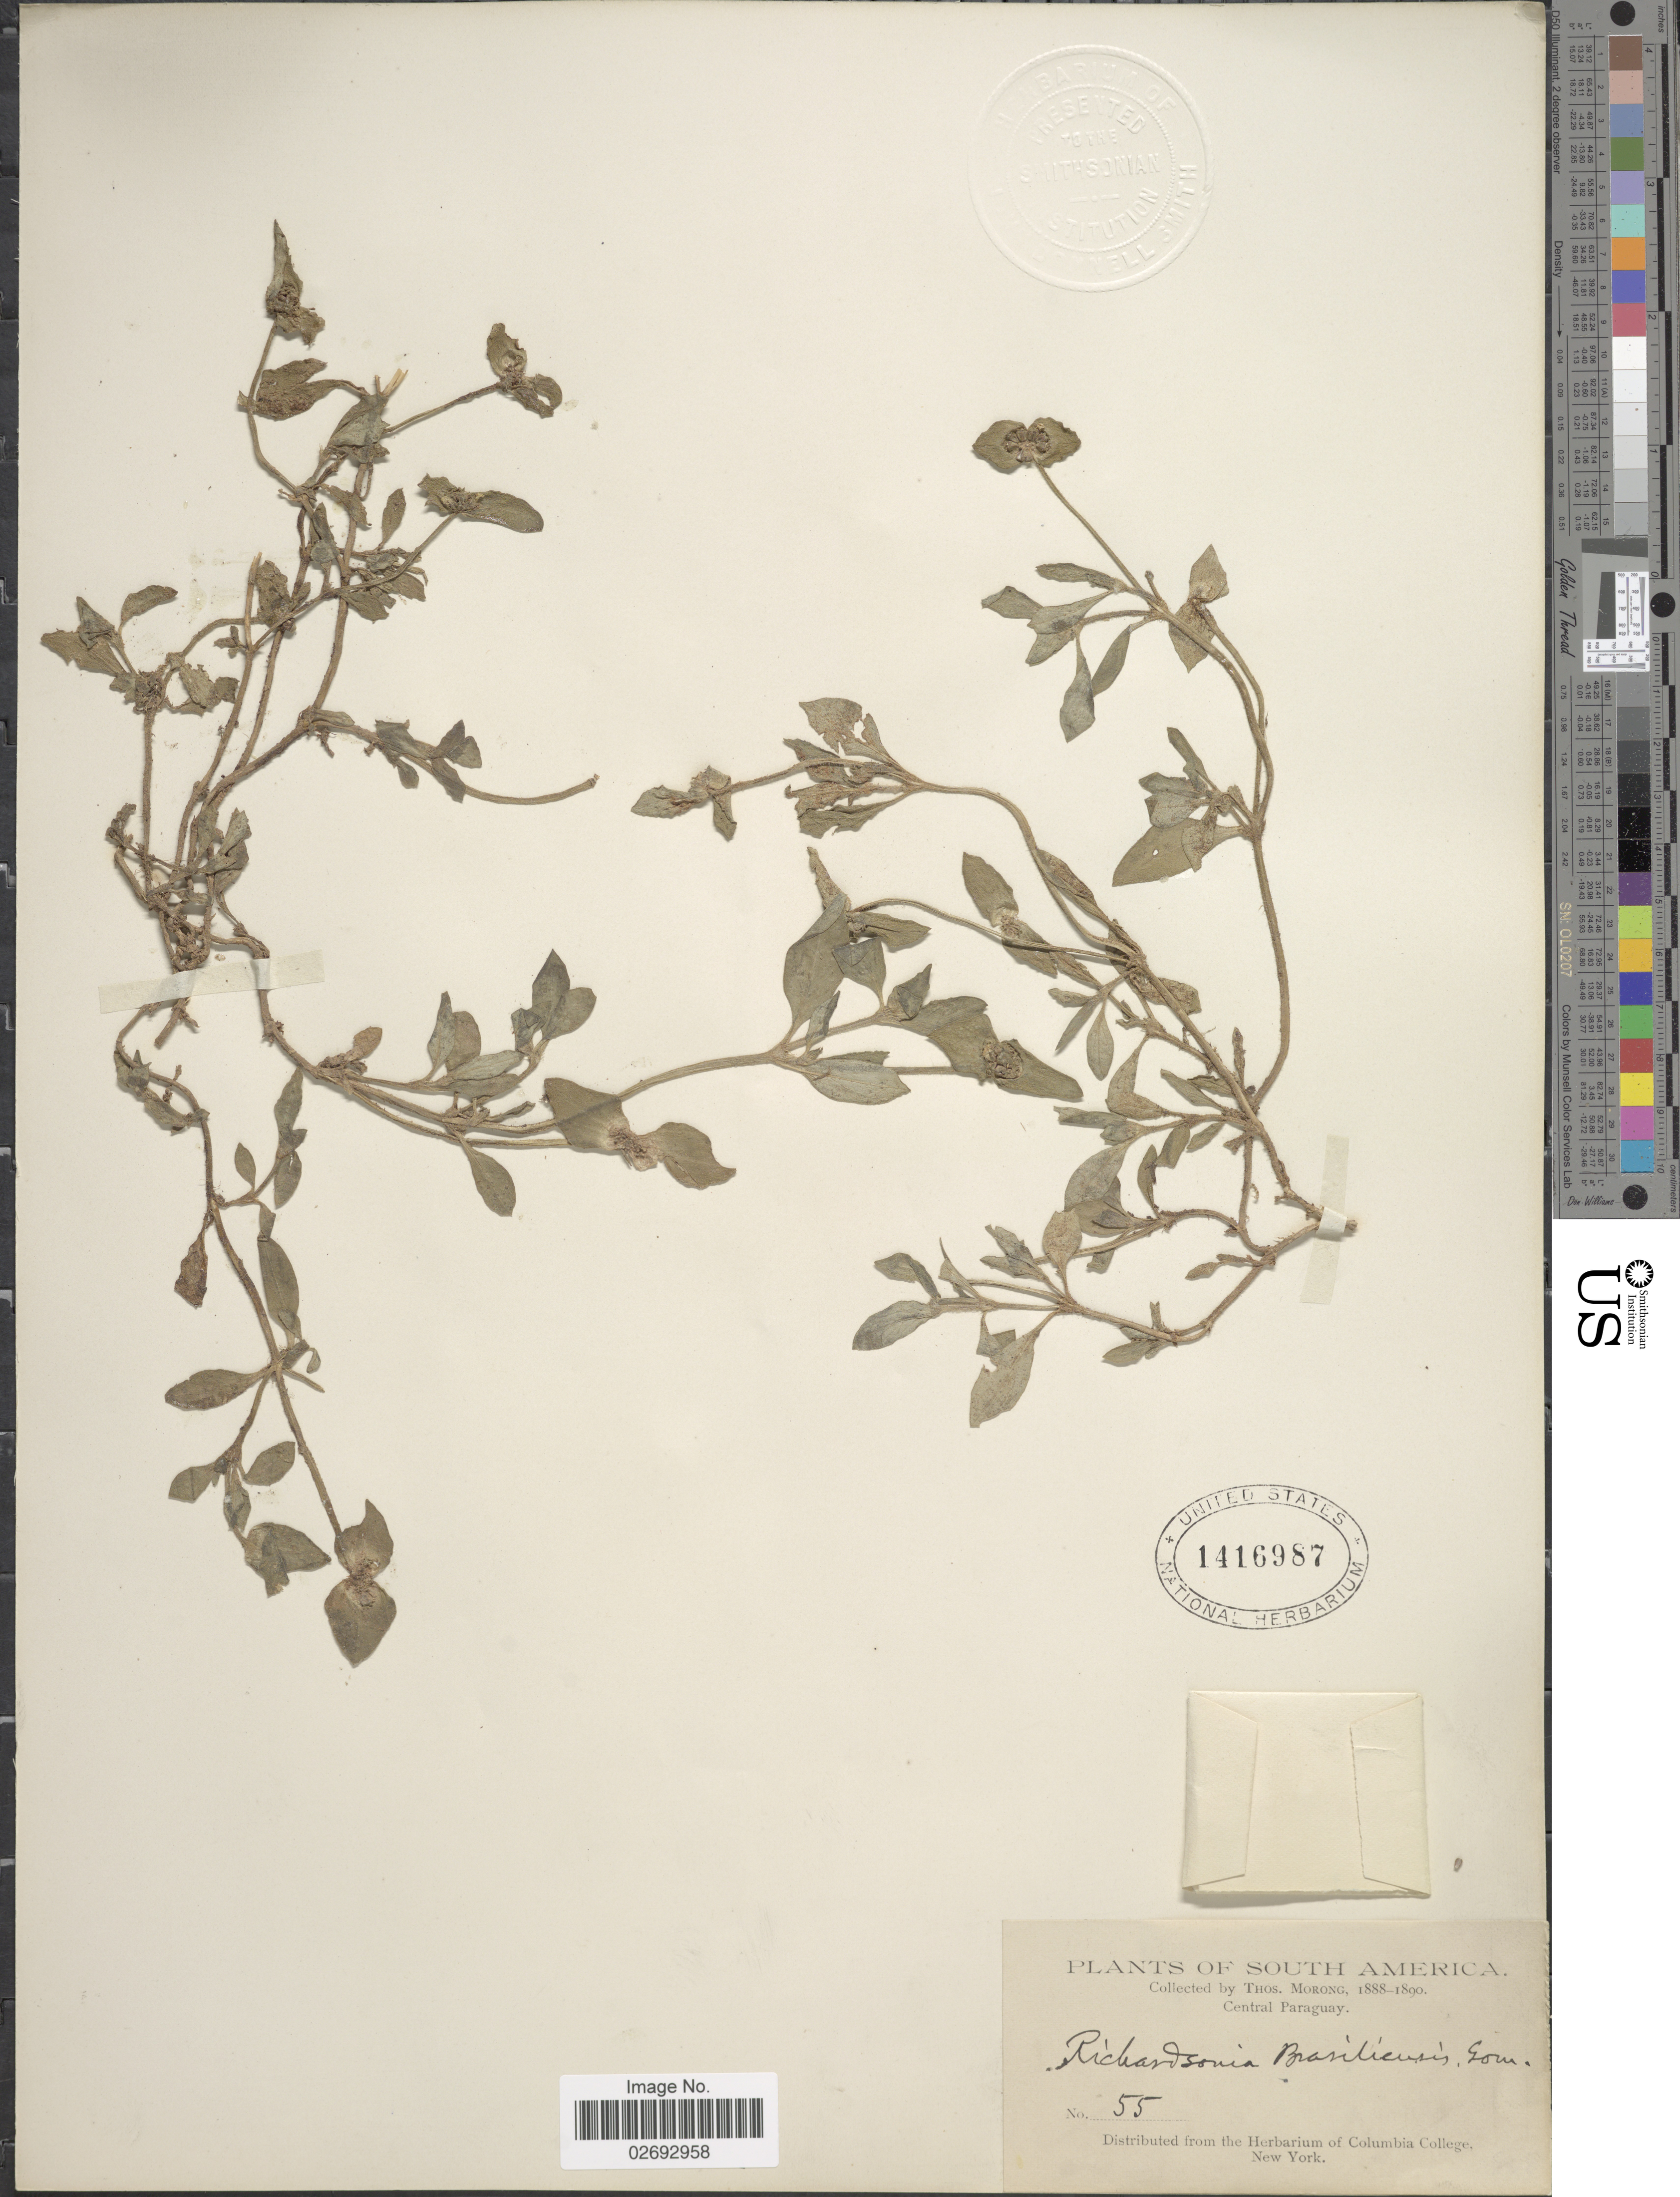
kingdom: Plantae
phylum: Tracheophyta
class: Magnoliopsida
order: Gentianales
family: Rubiaceae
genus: Richardia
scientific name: Richardia brasiliensis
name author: Gomes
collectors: ex herb. T. Morong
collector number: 55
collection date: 1888/1890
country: Paraguay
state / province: Central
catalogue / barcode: US 1416987